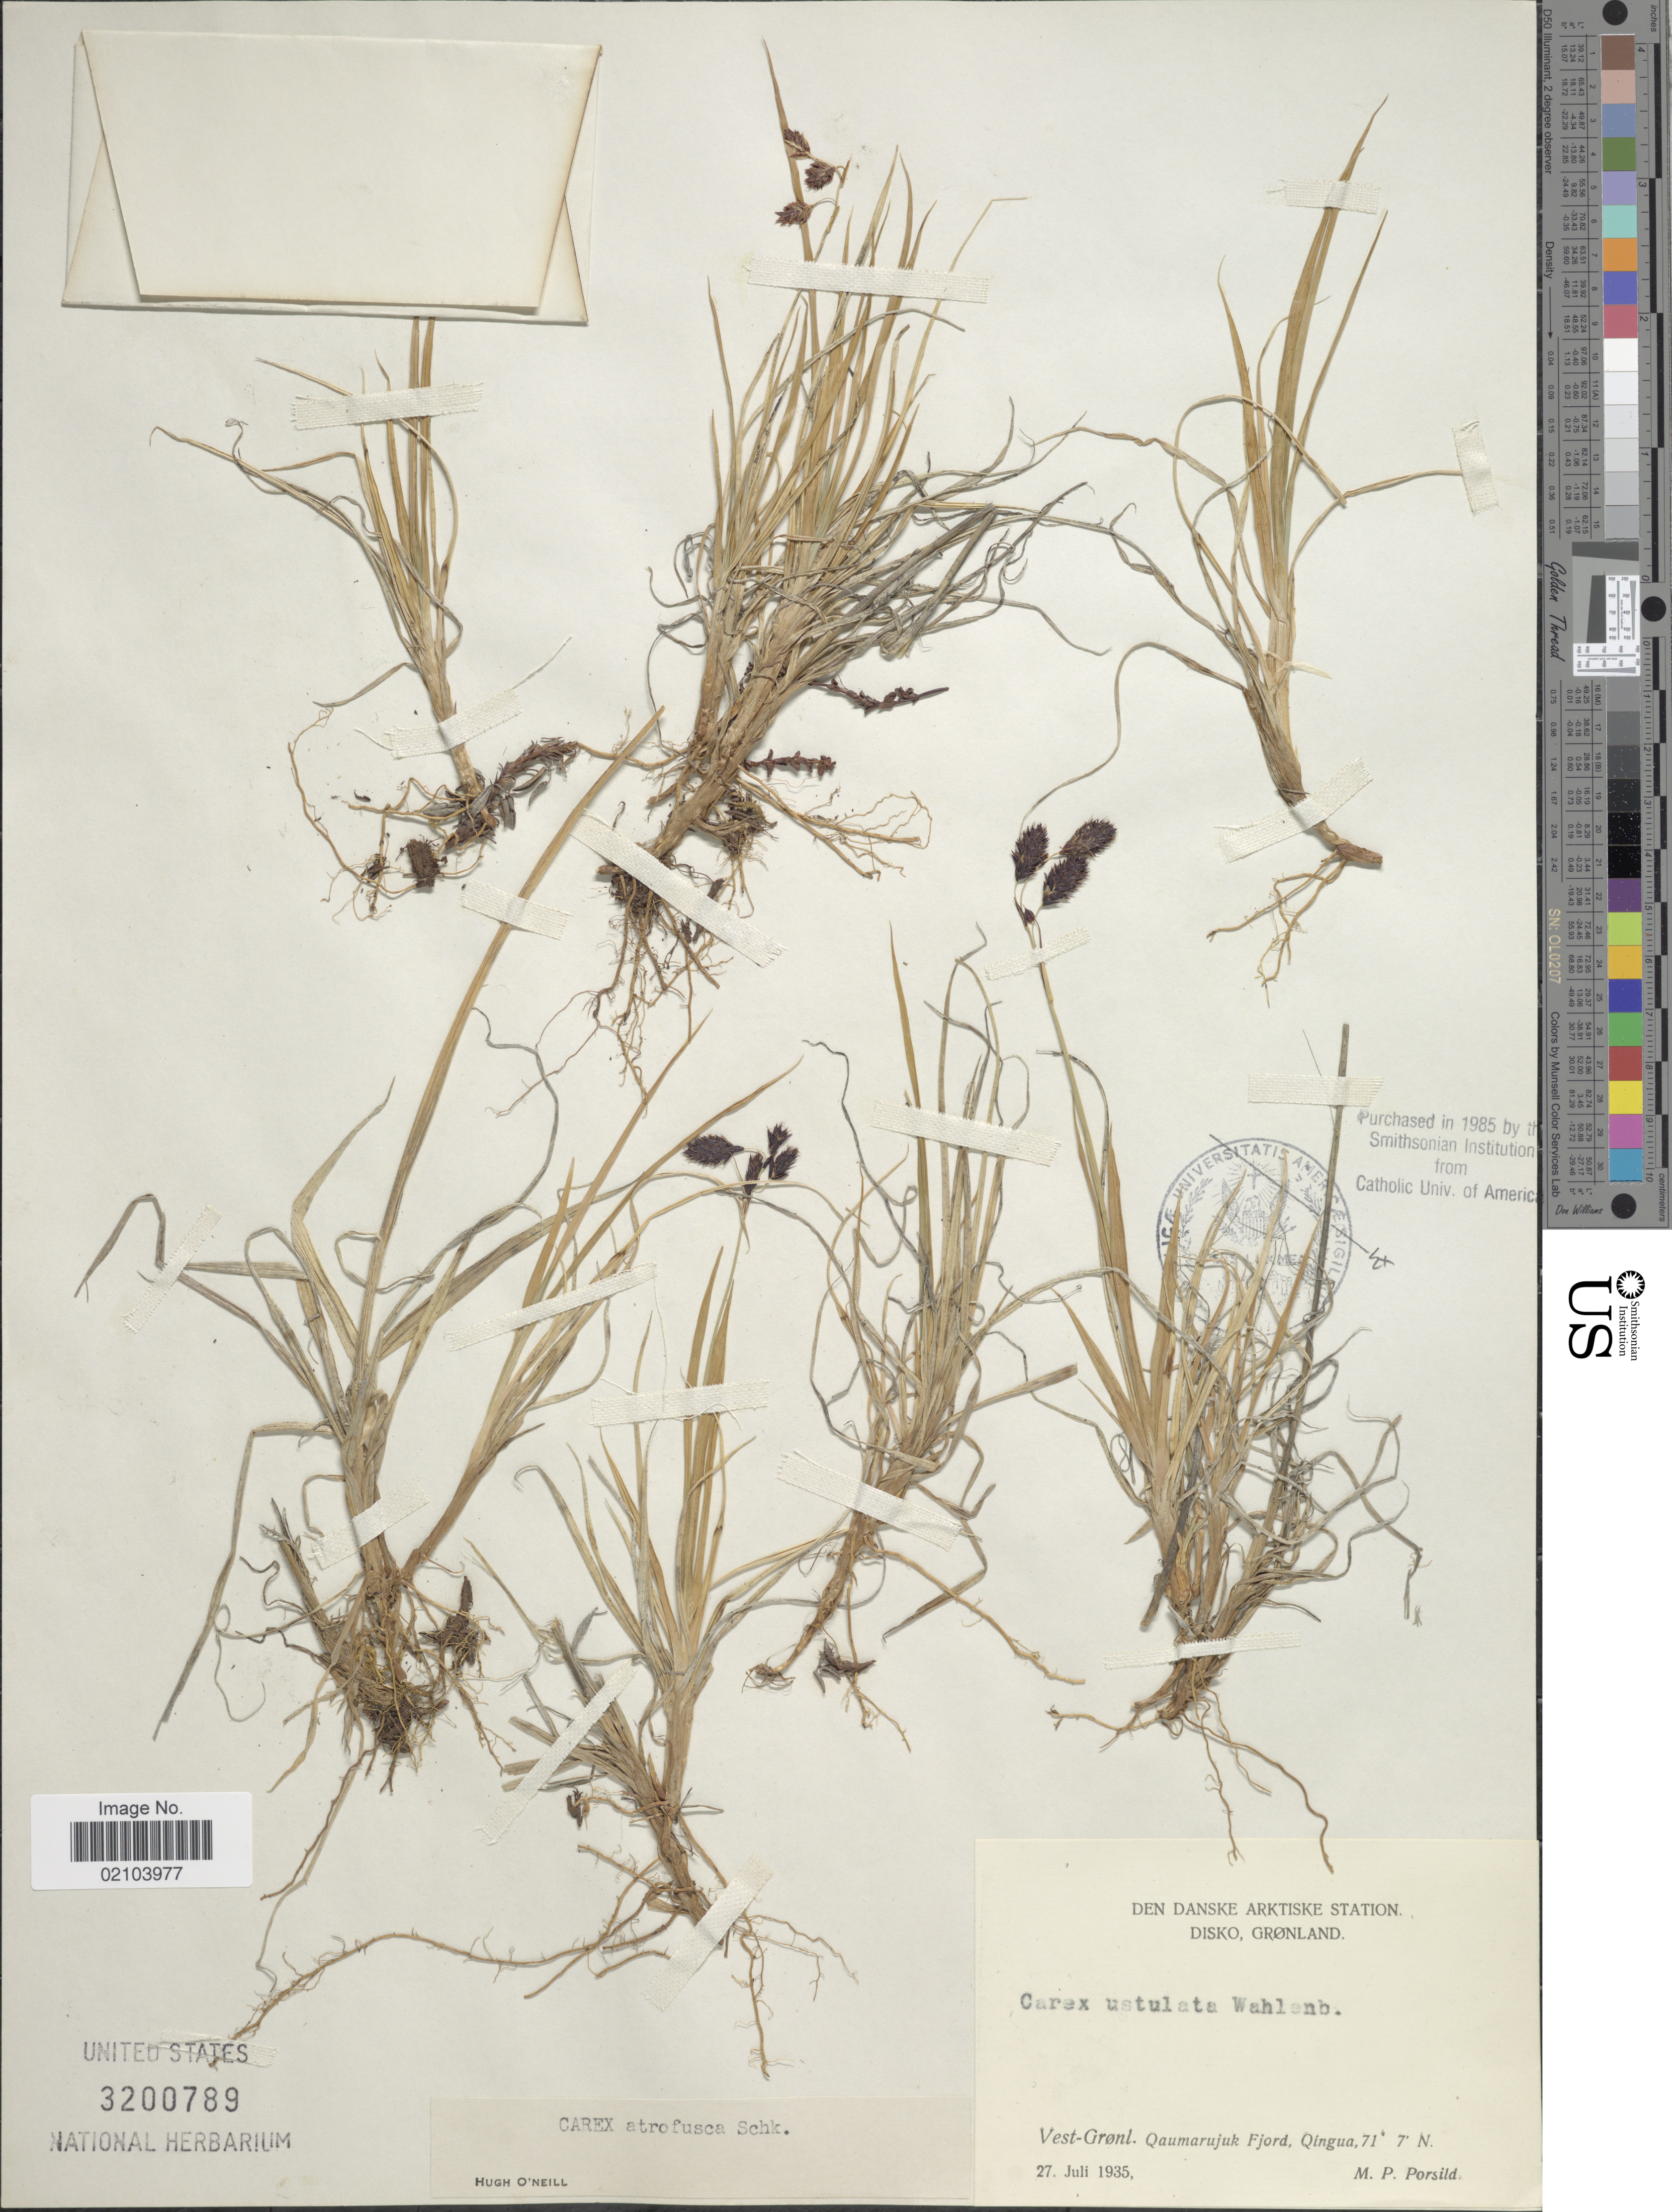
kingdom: Plantae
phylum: Tracheophyta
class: Liliopsida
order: Poales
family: Cyperaceae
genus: Carex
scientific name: Carex atrofusca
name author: Schkuhr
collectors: M. P. Porsild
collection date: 1935-07-27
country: Greenland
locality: Den Danske Arktiske Station. Disko, Gronland. Vest-Grondl. Qaumarujuj Fjord, Qingua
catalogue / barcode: US 3200789